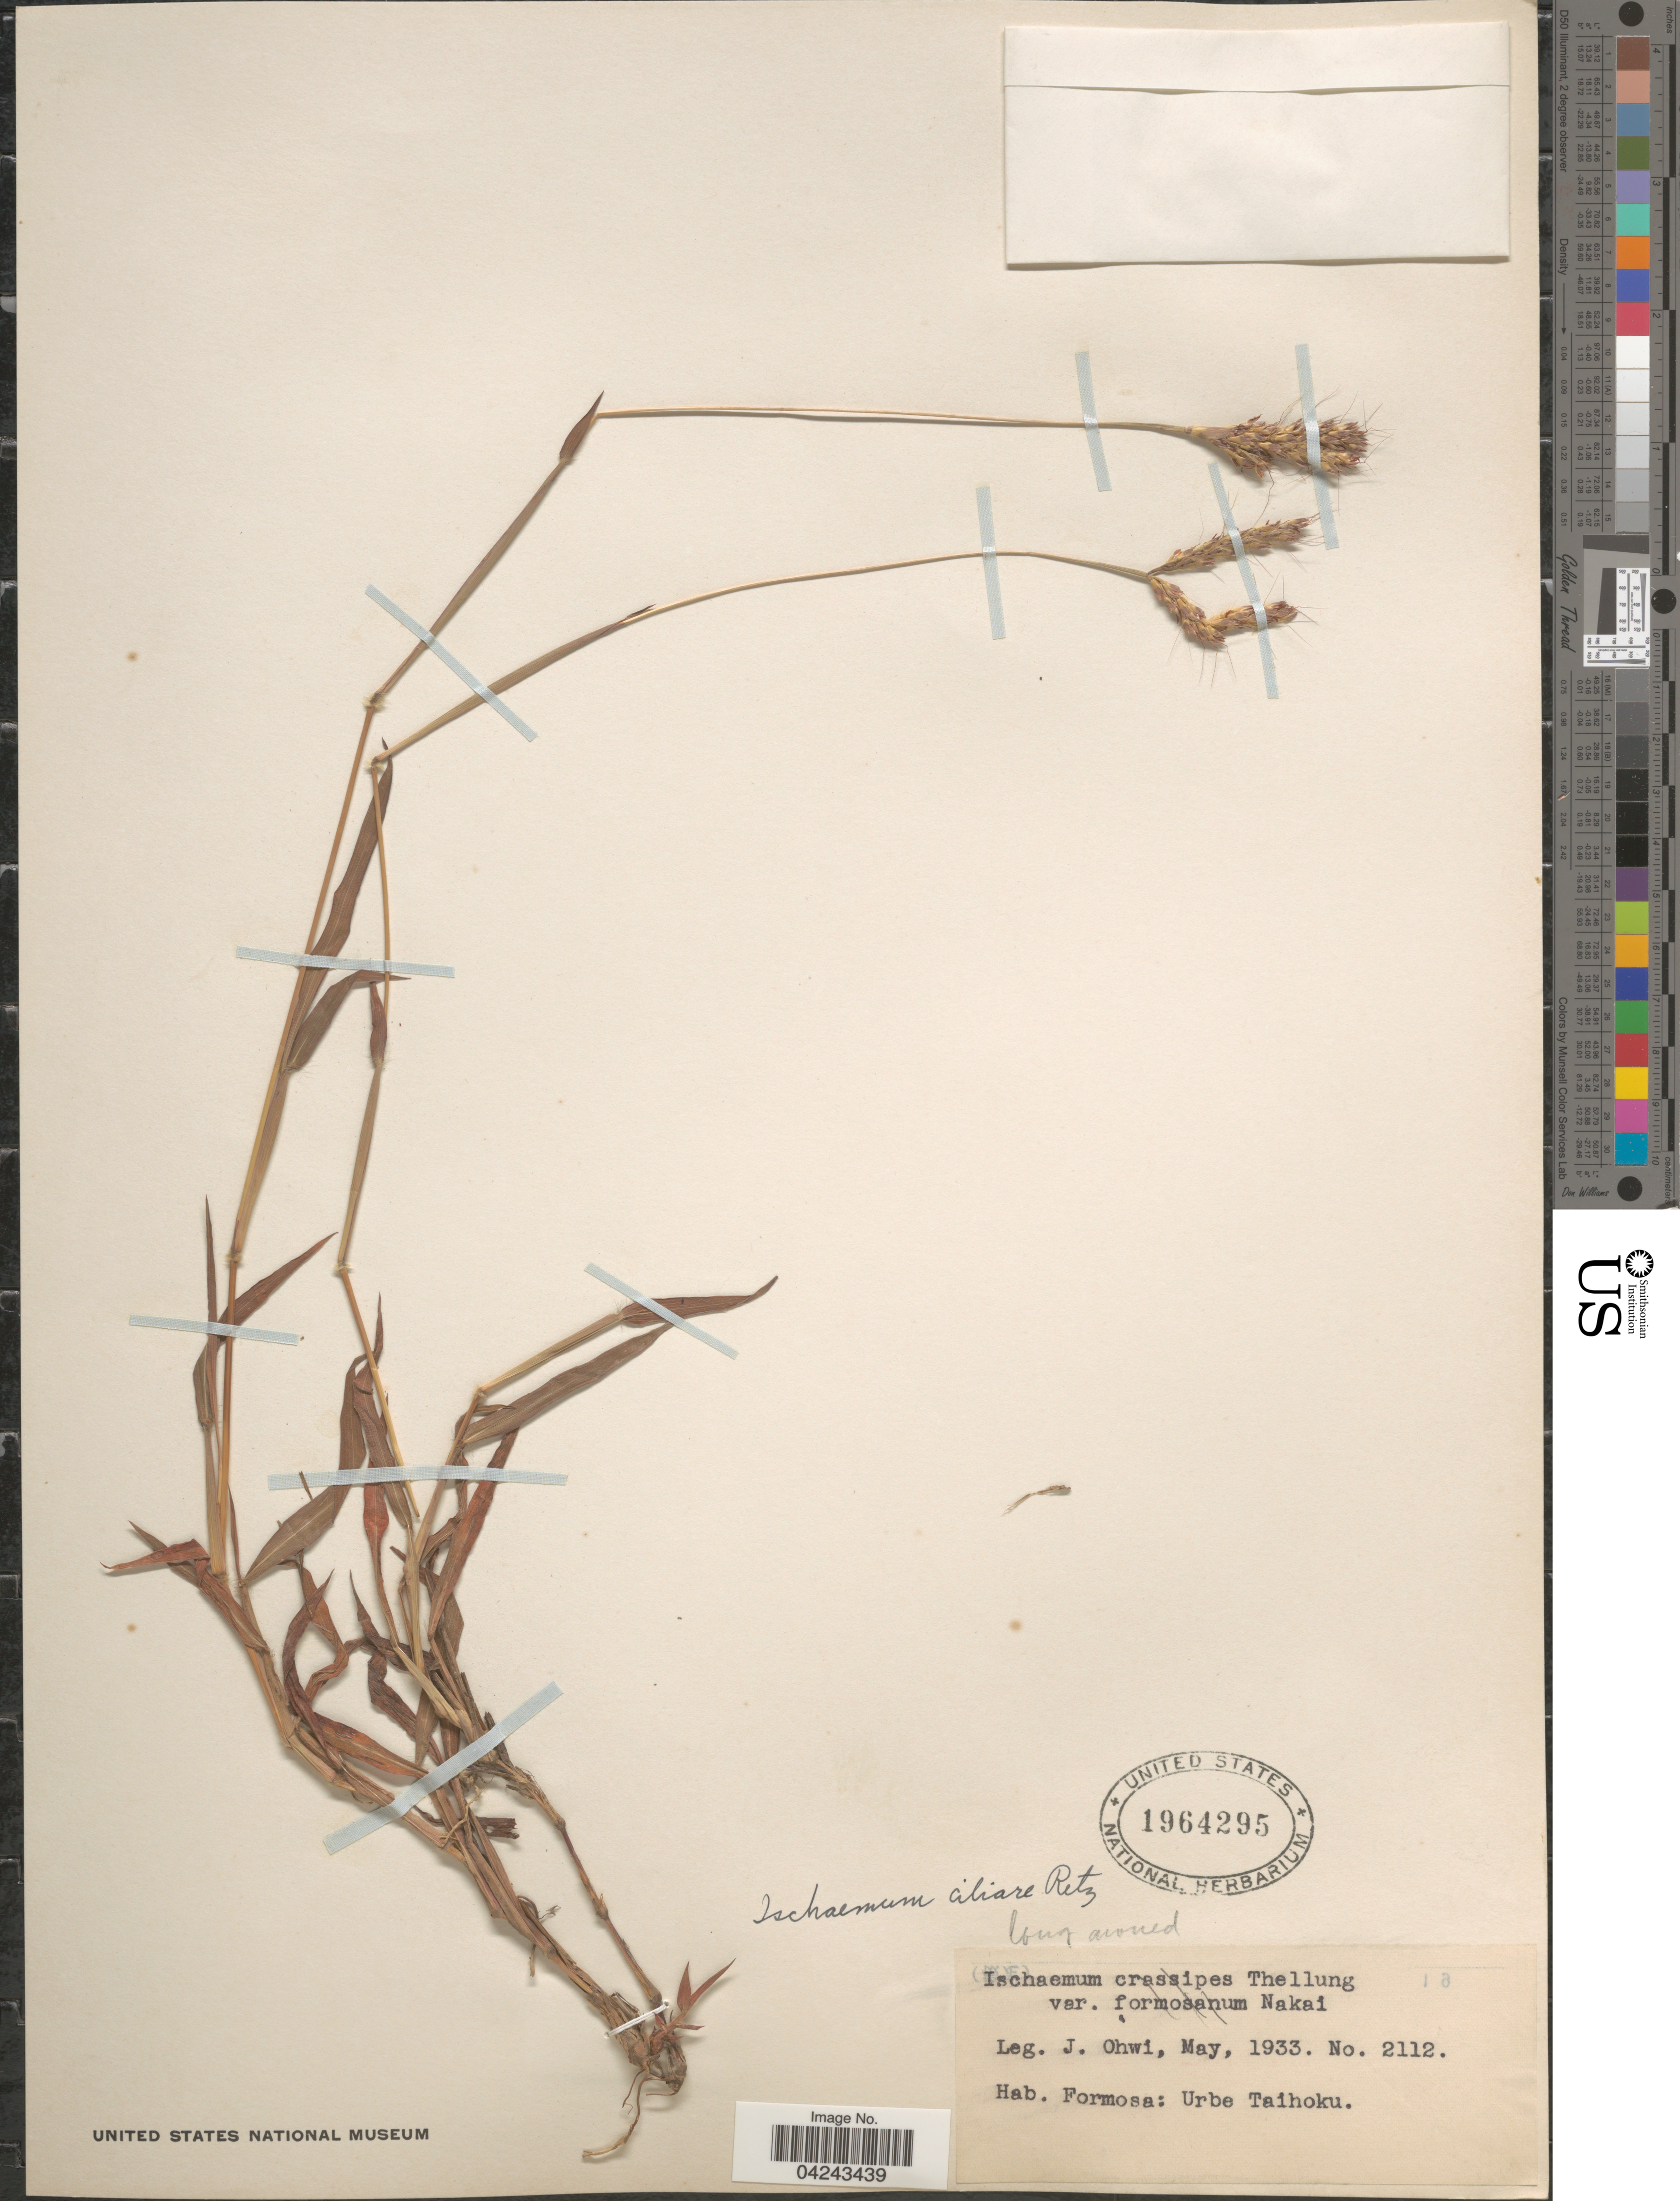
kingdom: Plantae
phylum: Tracheophyta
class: Liliopsida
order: Poales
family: Poaceae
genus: Ischaemum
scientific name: Ischaemum ciliare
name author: Retz.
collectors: J. Ohwi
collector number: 2112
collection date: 1933-05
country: Taiwan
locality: Formosa: Urbe Taihoku.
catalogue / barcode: US 1964295